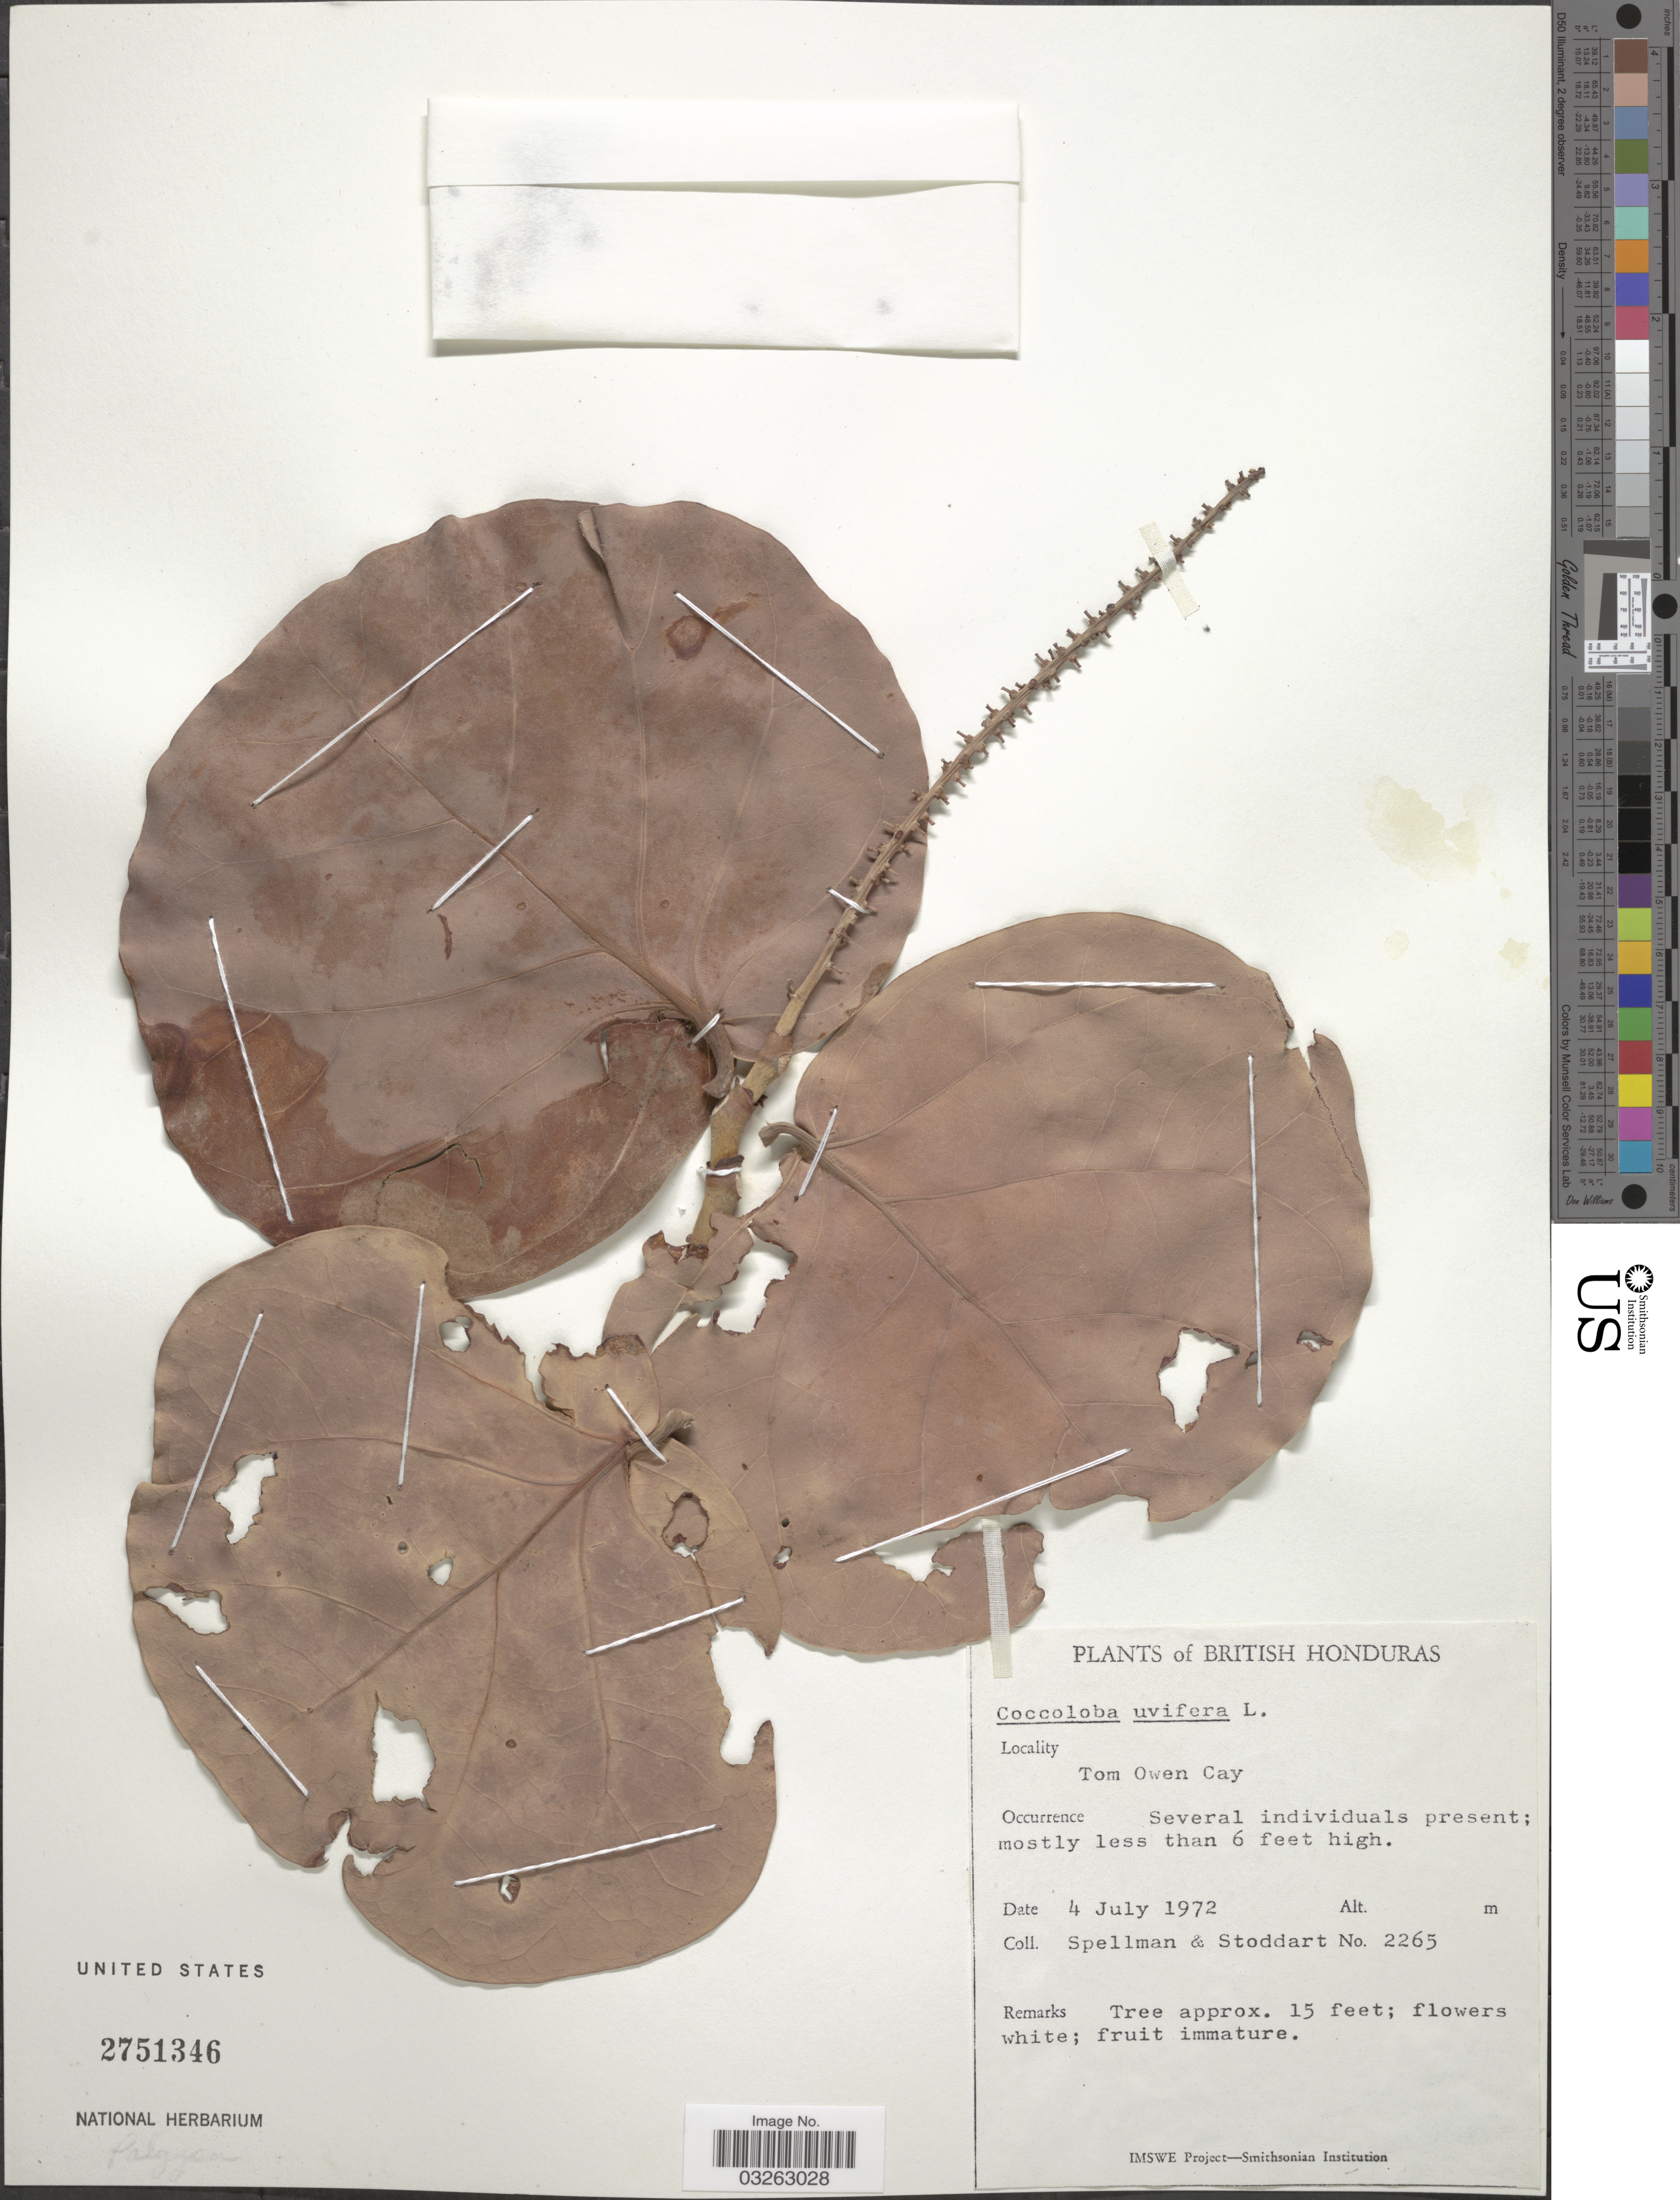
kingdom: Plantae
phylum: Tracheophyta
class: Magnoliopsida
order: Caryophyllales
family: Polygonaceae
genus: Coccoloba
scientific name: Coccoloba uvifera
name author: L.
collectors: Spellman, -- & -. Stoddart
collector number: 2265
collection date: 1972-07-04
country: Belize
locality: British Honduras, Tom Owen Cay.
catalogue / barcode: US 2751346